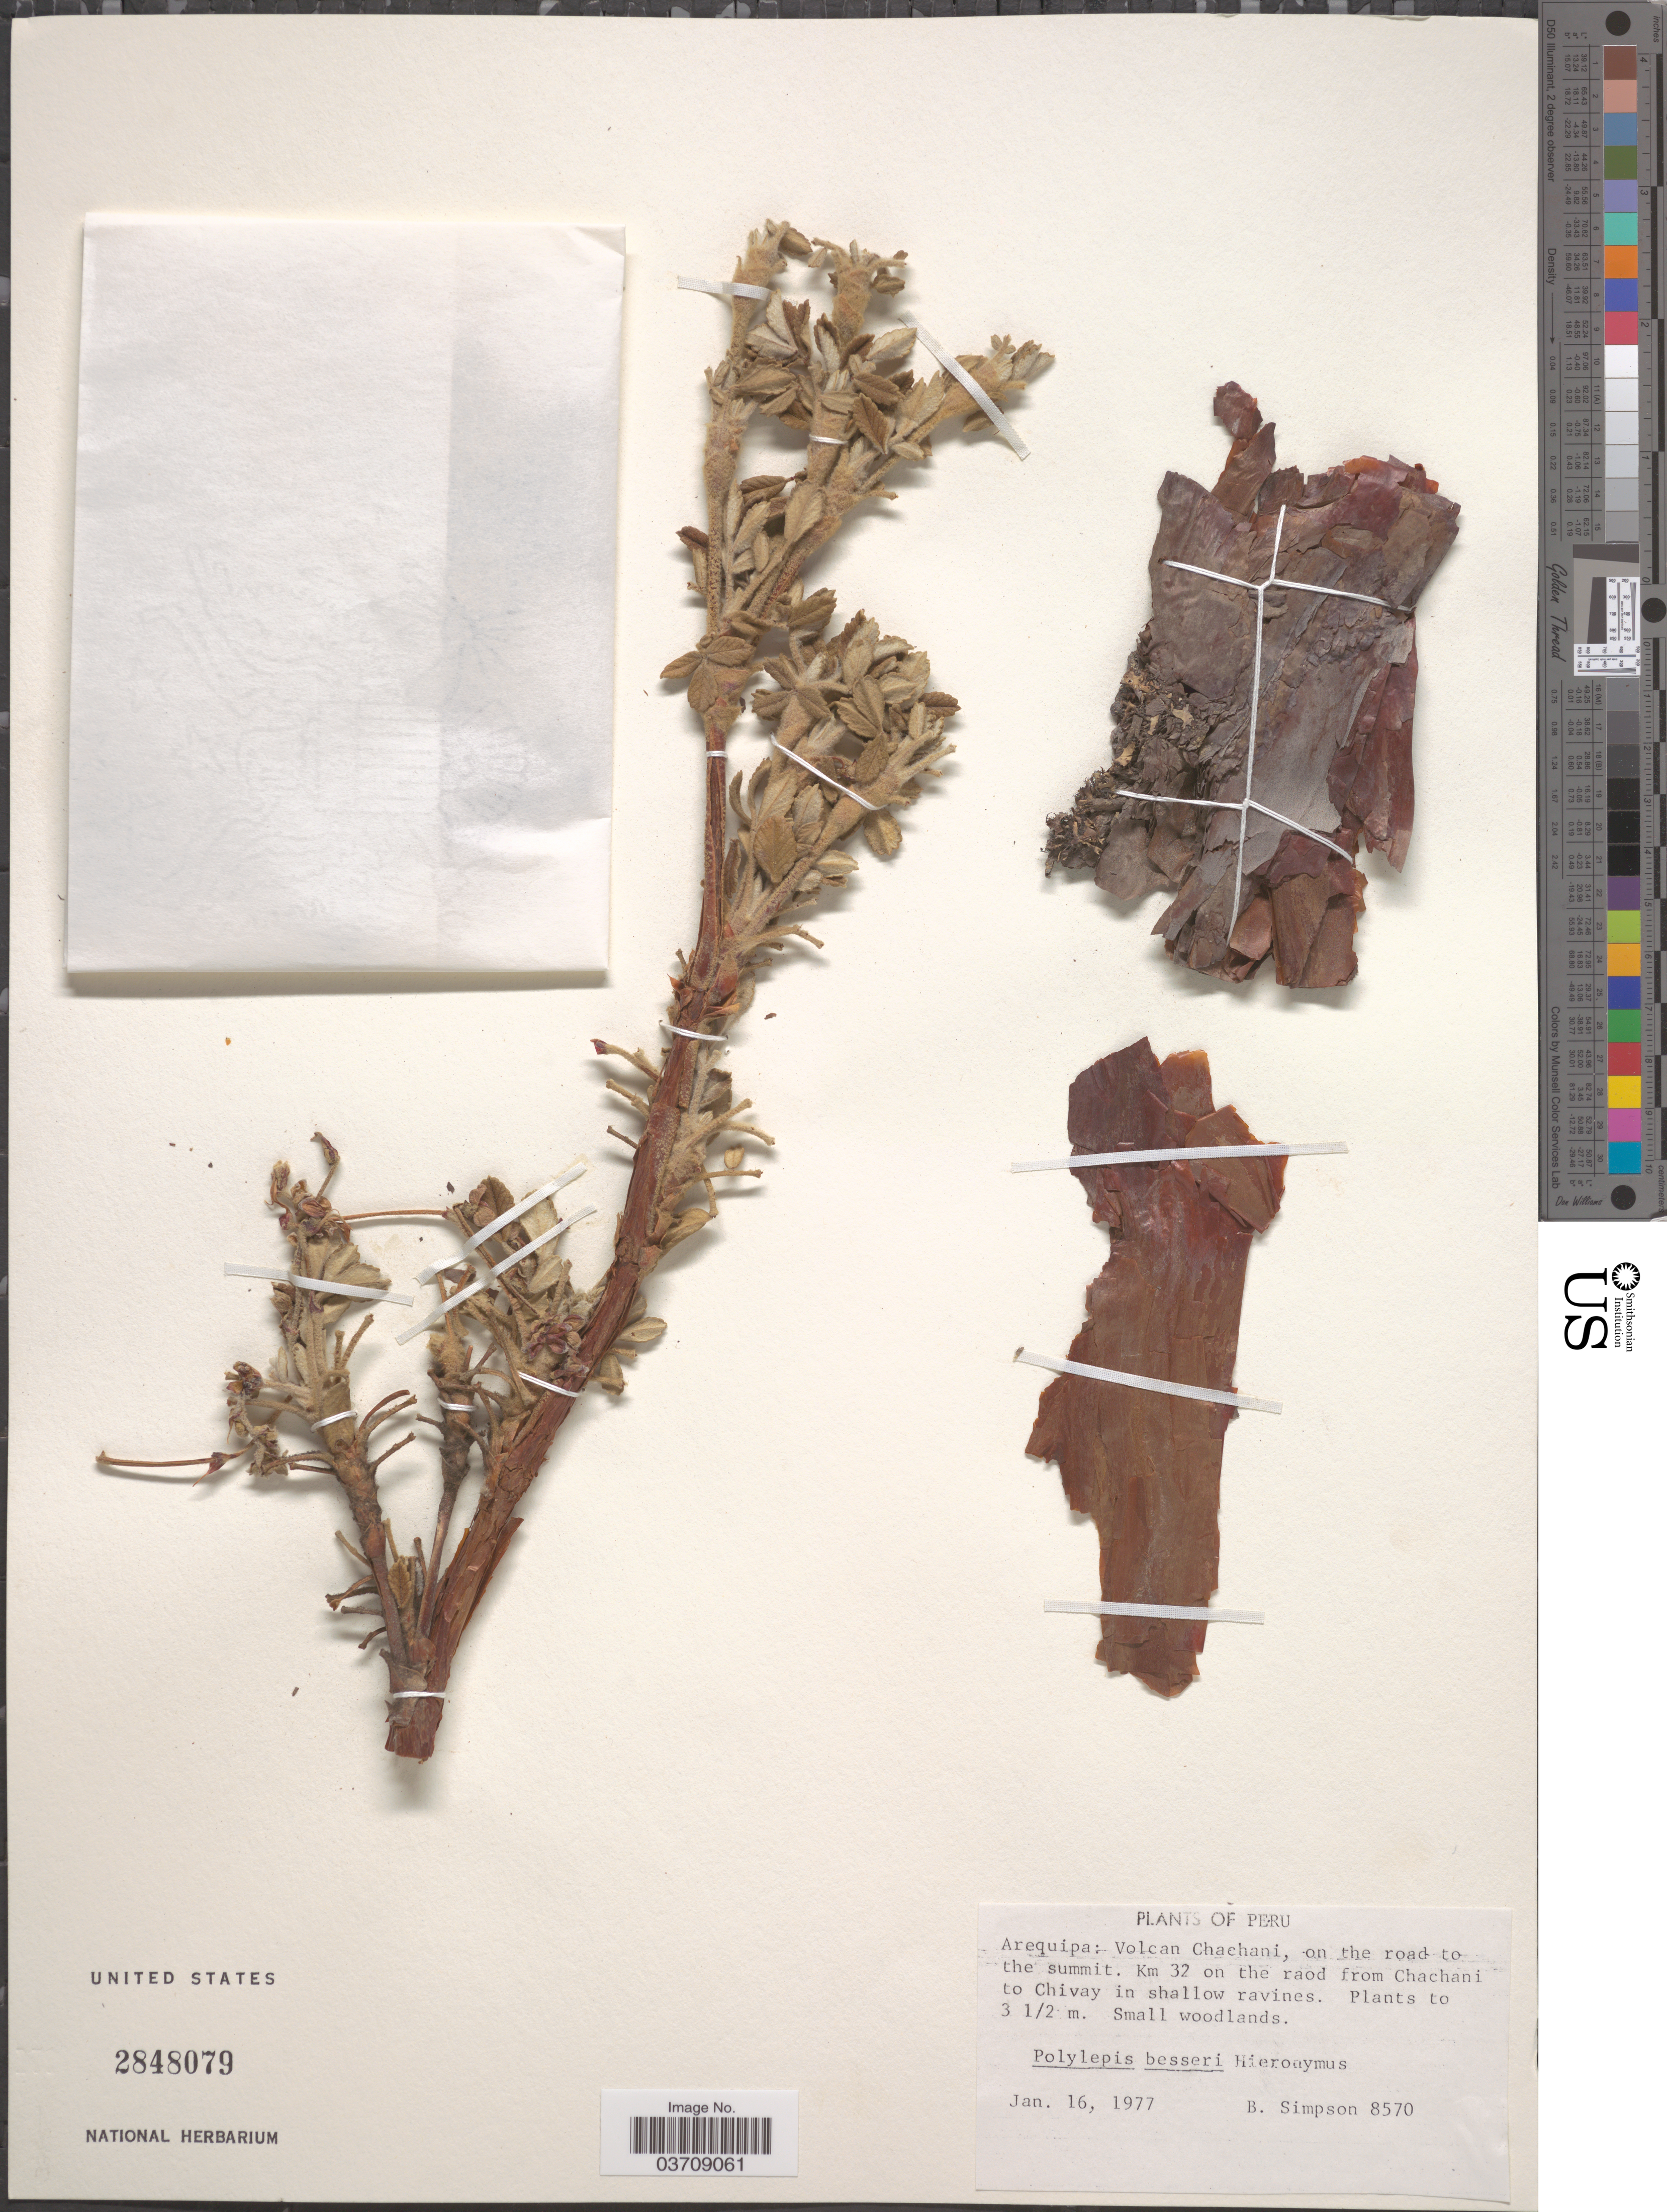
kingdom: Plantae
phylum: Tracheophyta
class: Magnoliopsida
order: Rosales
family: Rosaceae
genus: Polylepis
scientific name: Polylepis besseri subsp. besseri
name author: Hieron.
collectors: B. Simpson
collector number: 8570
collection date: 1977-01-16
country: Peru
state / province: Arequipa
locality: Volcan Chachani, on the road to the summit. Km 32 on the road from Chachani to Chivay in shallow ravines.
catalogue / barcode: US 2848079